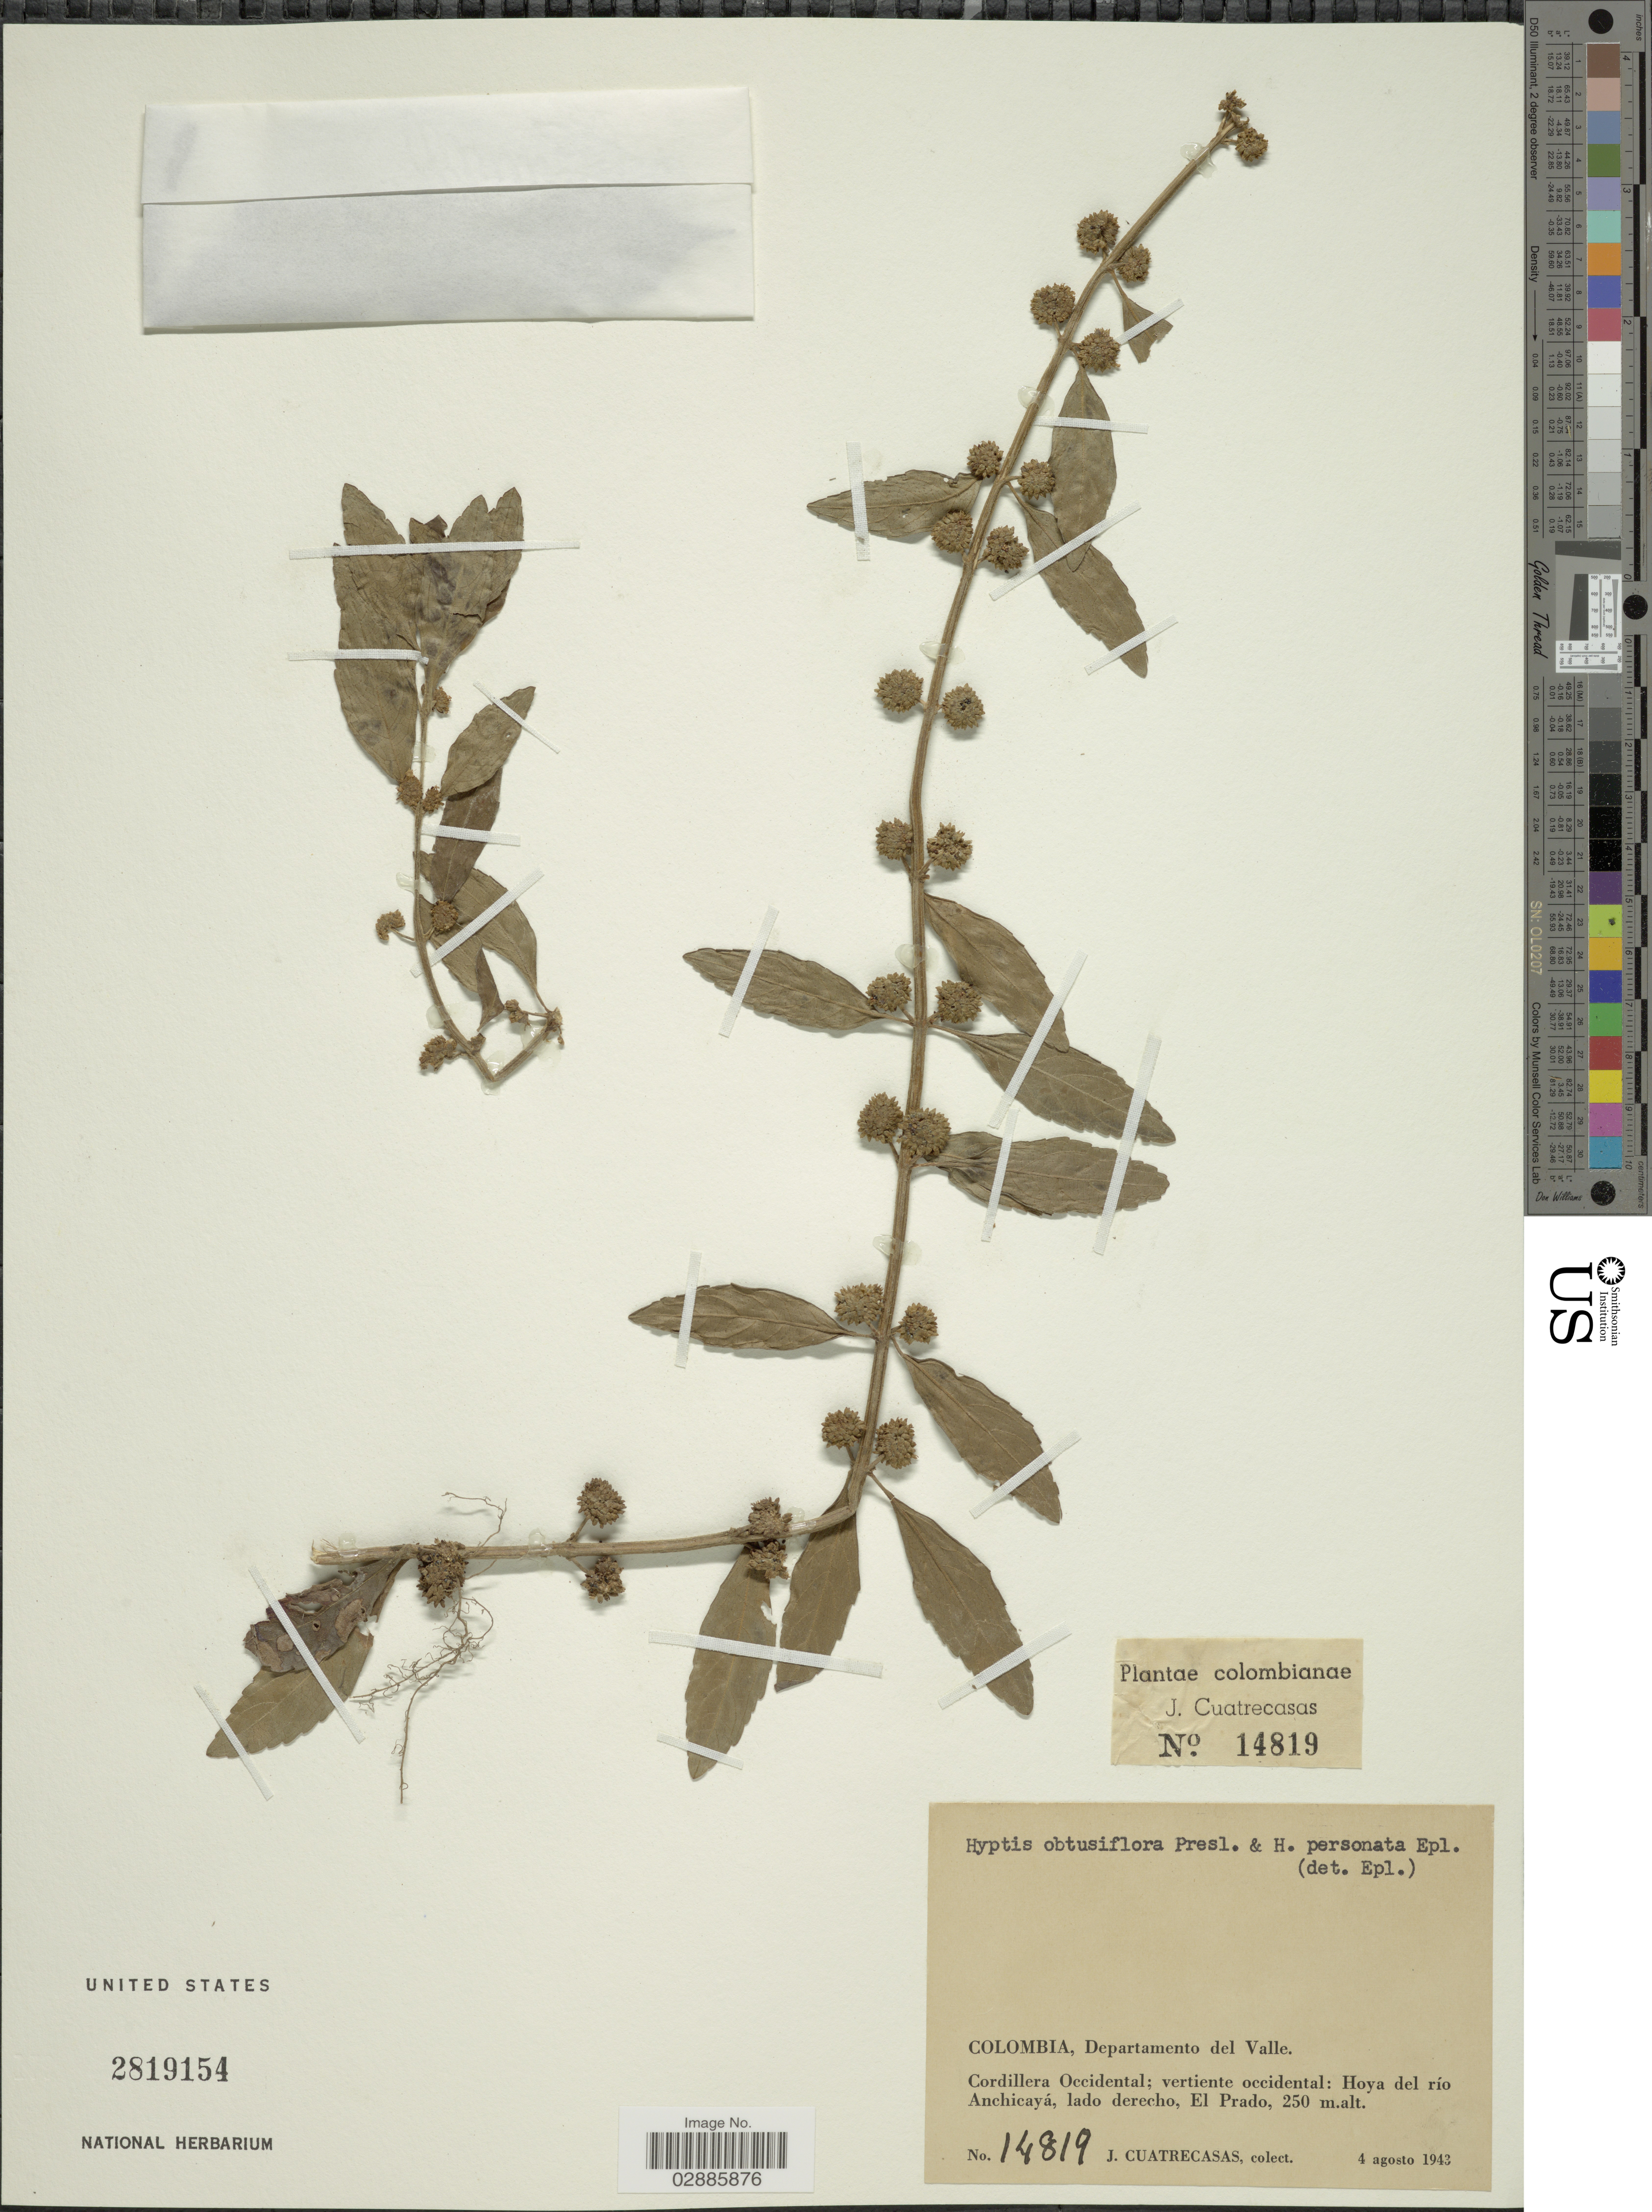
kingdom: Plantae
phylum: Tracheophyta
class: Magnoliopsida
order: Lamiales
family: Lamiaceae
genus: Hyptis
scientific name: Hyptis obtusiflora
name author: C. Presl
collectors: J. Cuatrecasas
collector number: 14819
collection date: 1943-08-04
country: Colombia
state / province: Valle del Cauca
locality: Departamento del Valle, Cordillera Occidental, vertiente occidental; Hoya del río Anchicayá.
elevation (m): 250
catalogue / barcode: US 2819154